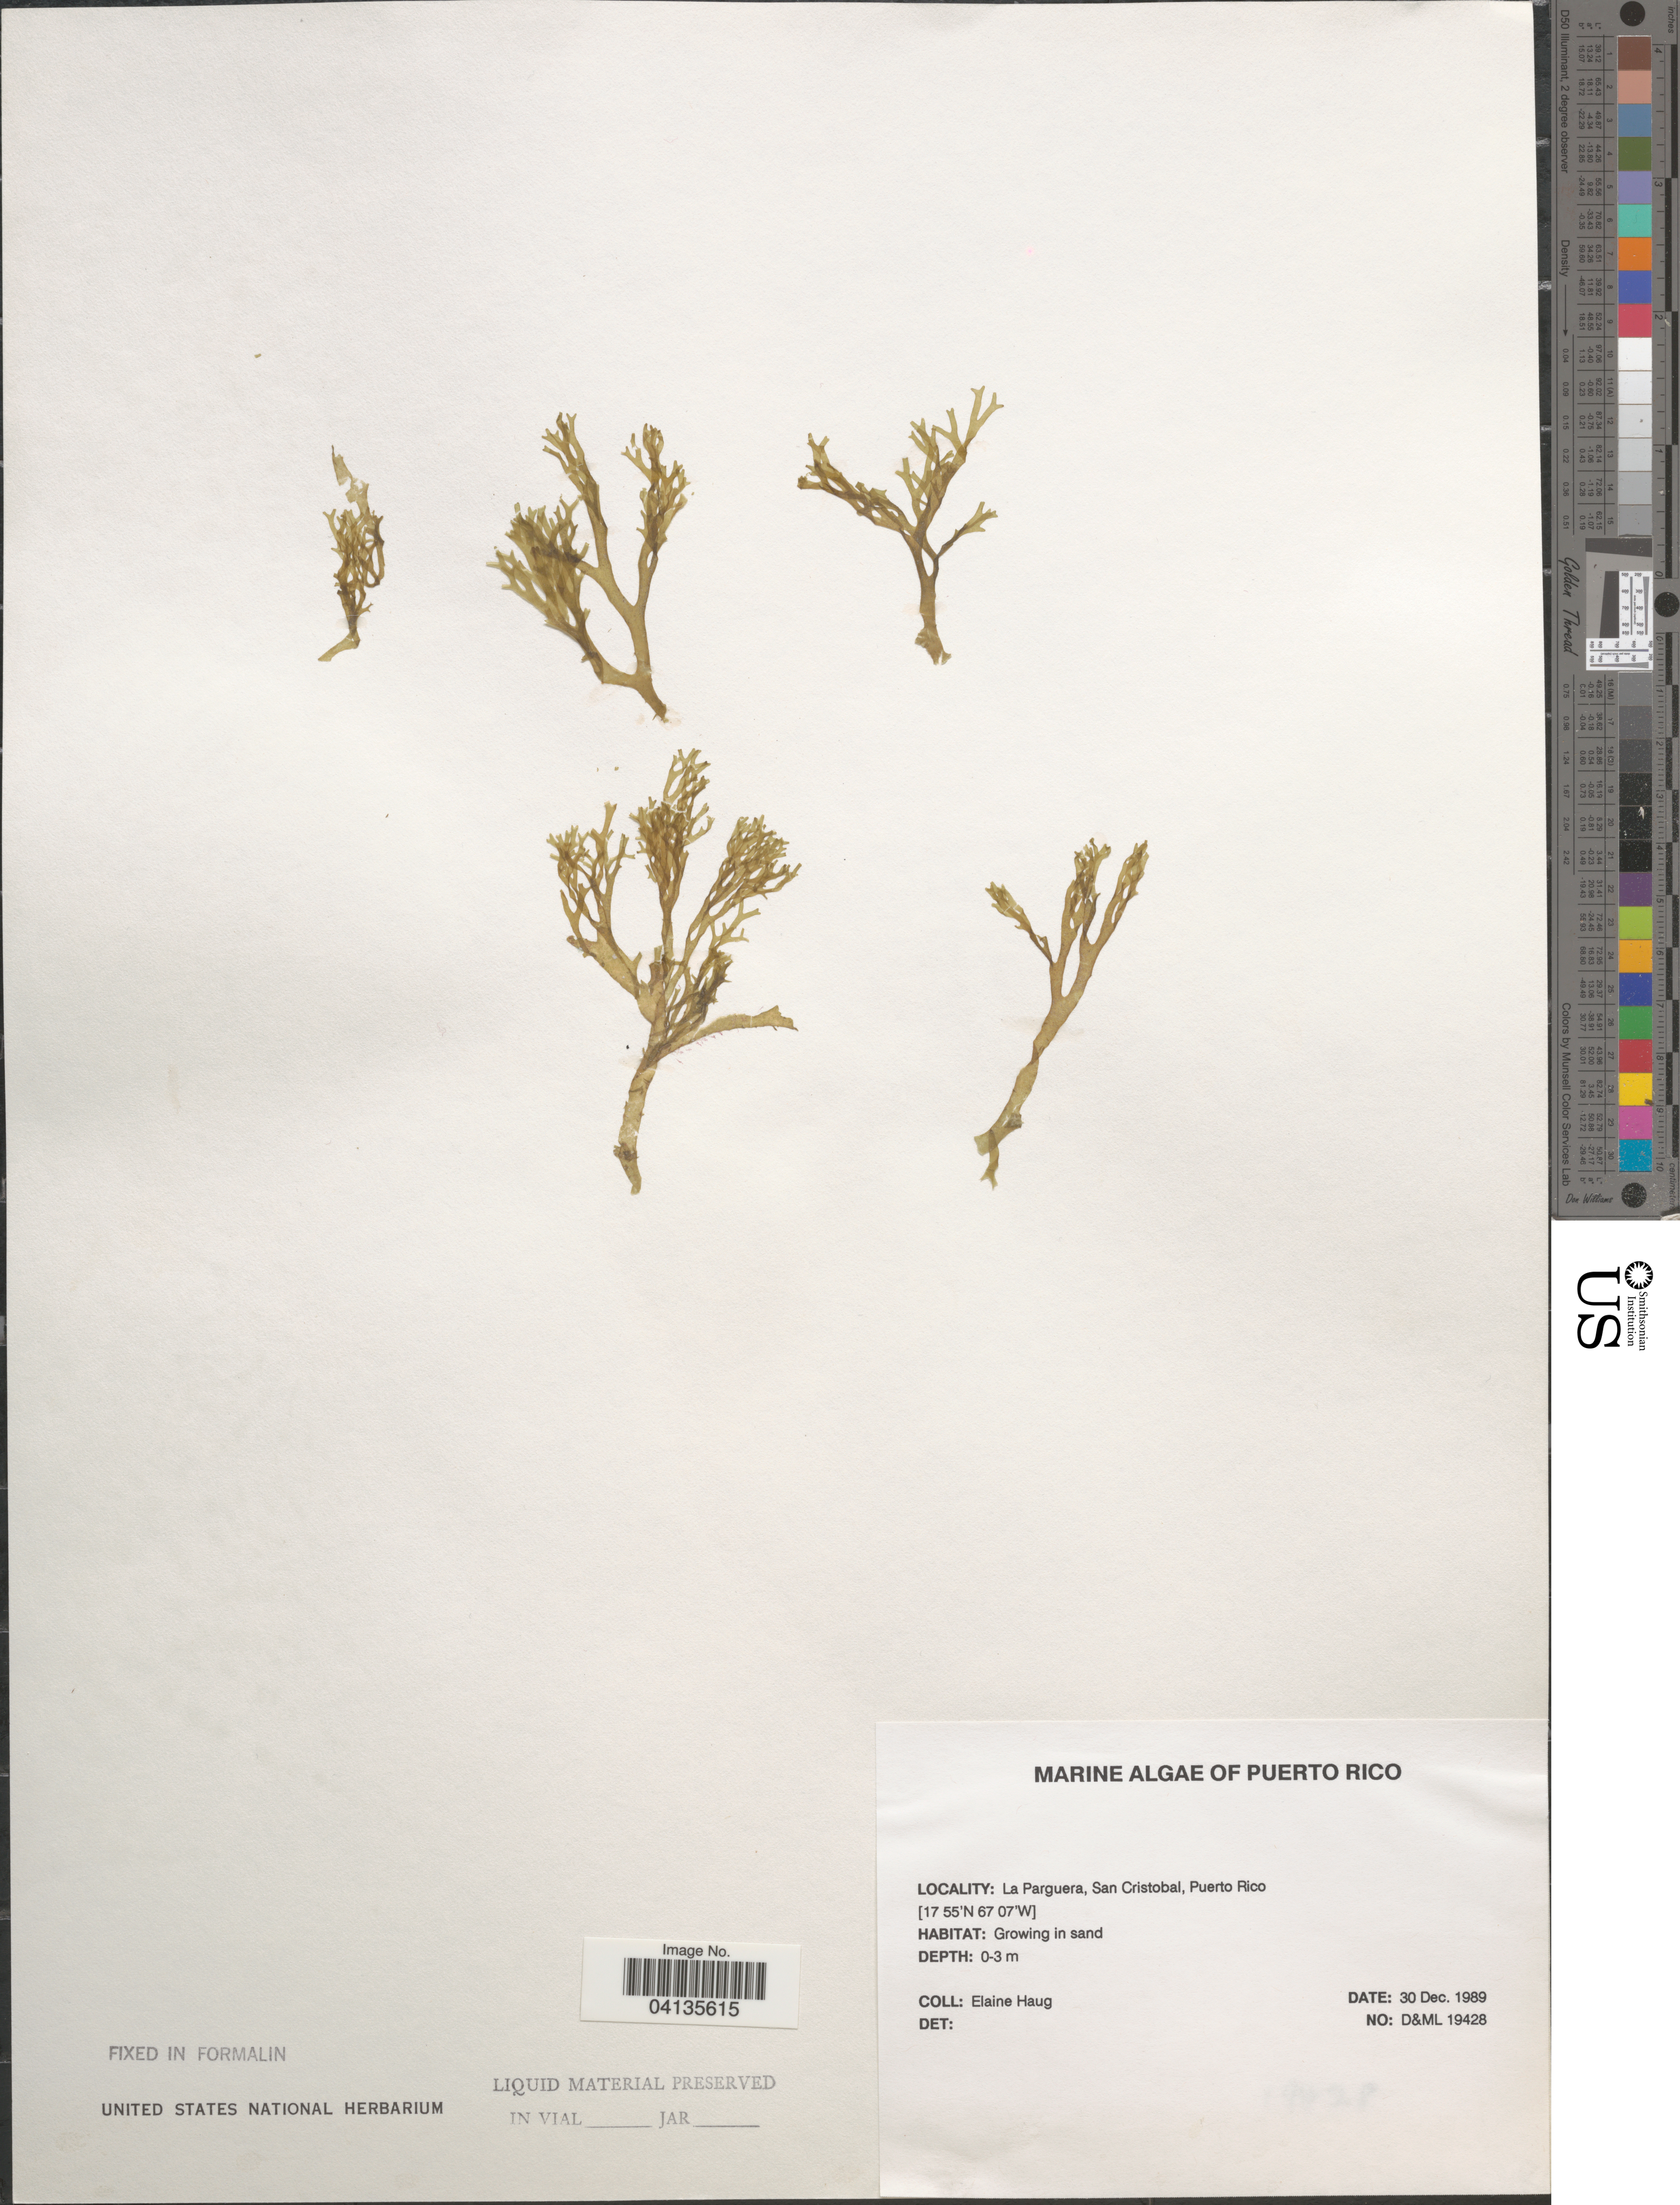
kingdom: Plantae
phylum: Rhodophyta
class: Florideophyceae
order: Corallinales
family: Corallinaceae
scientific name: Crustose Coralline Algae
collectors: E. Haug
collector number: D&ML19428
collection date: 1989-12-30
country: Puerto Rico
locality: La Parguera, San Cristobal.